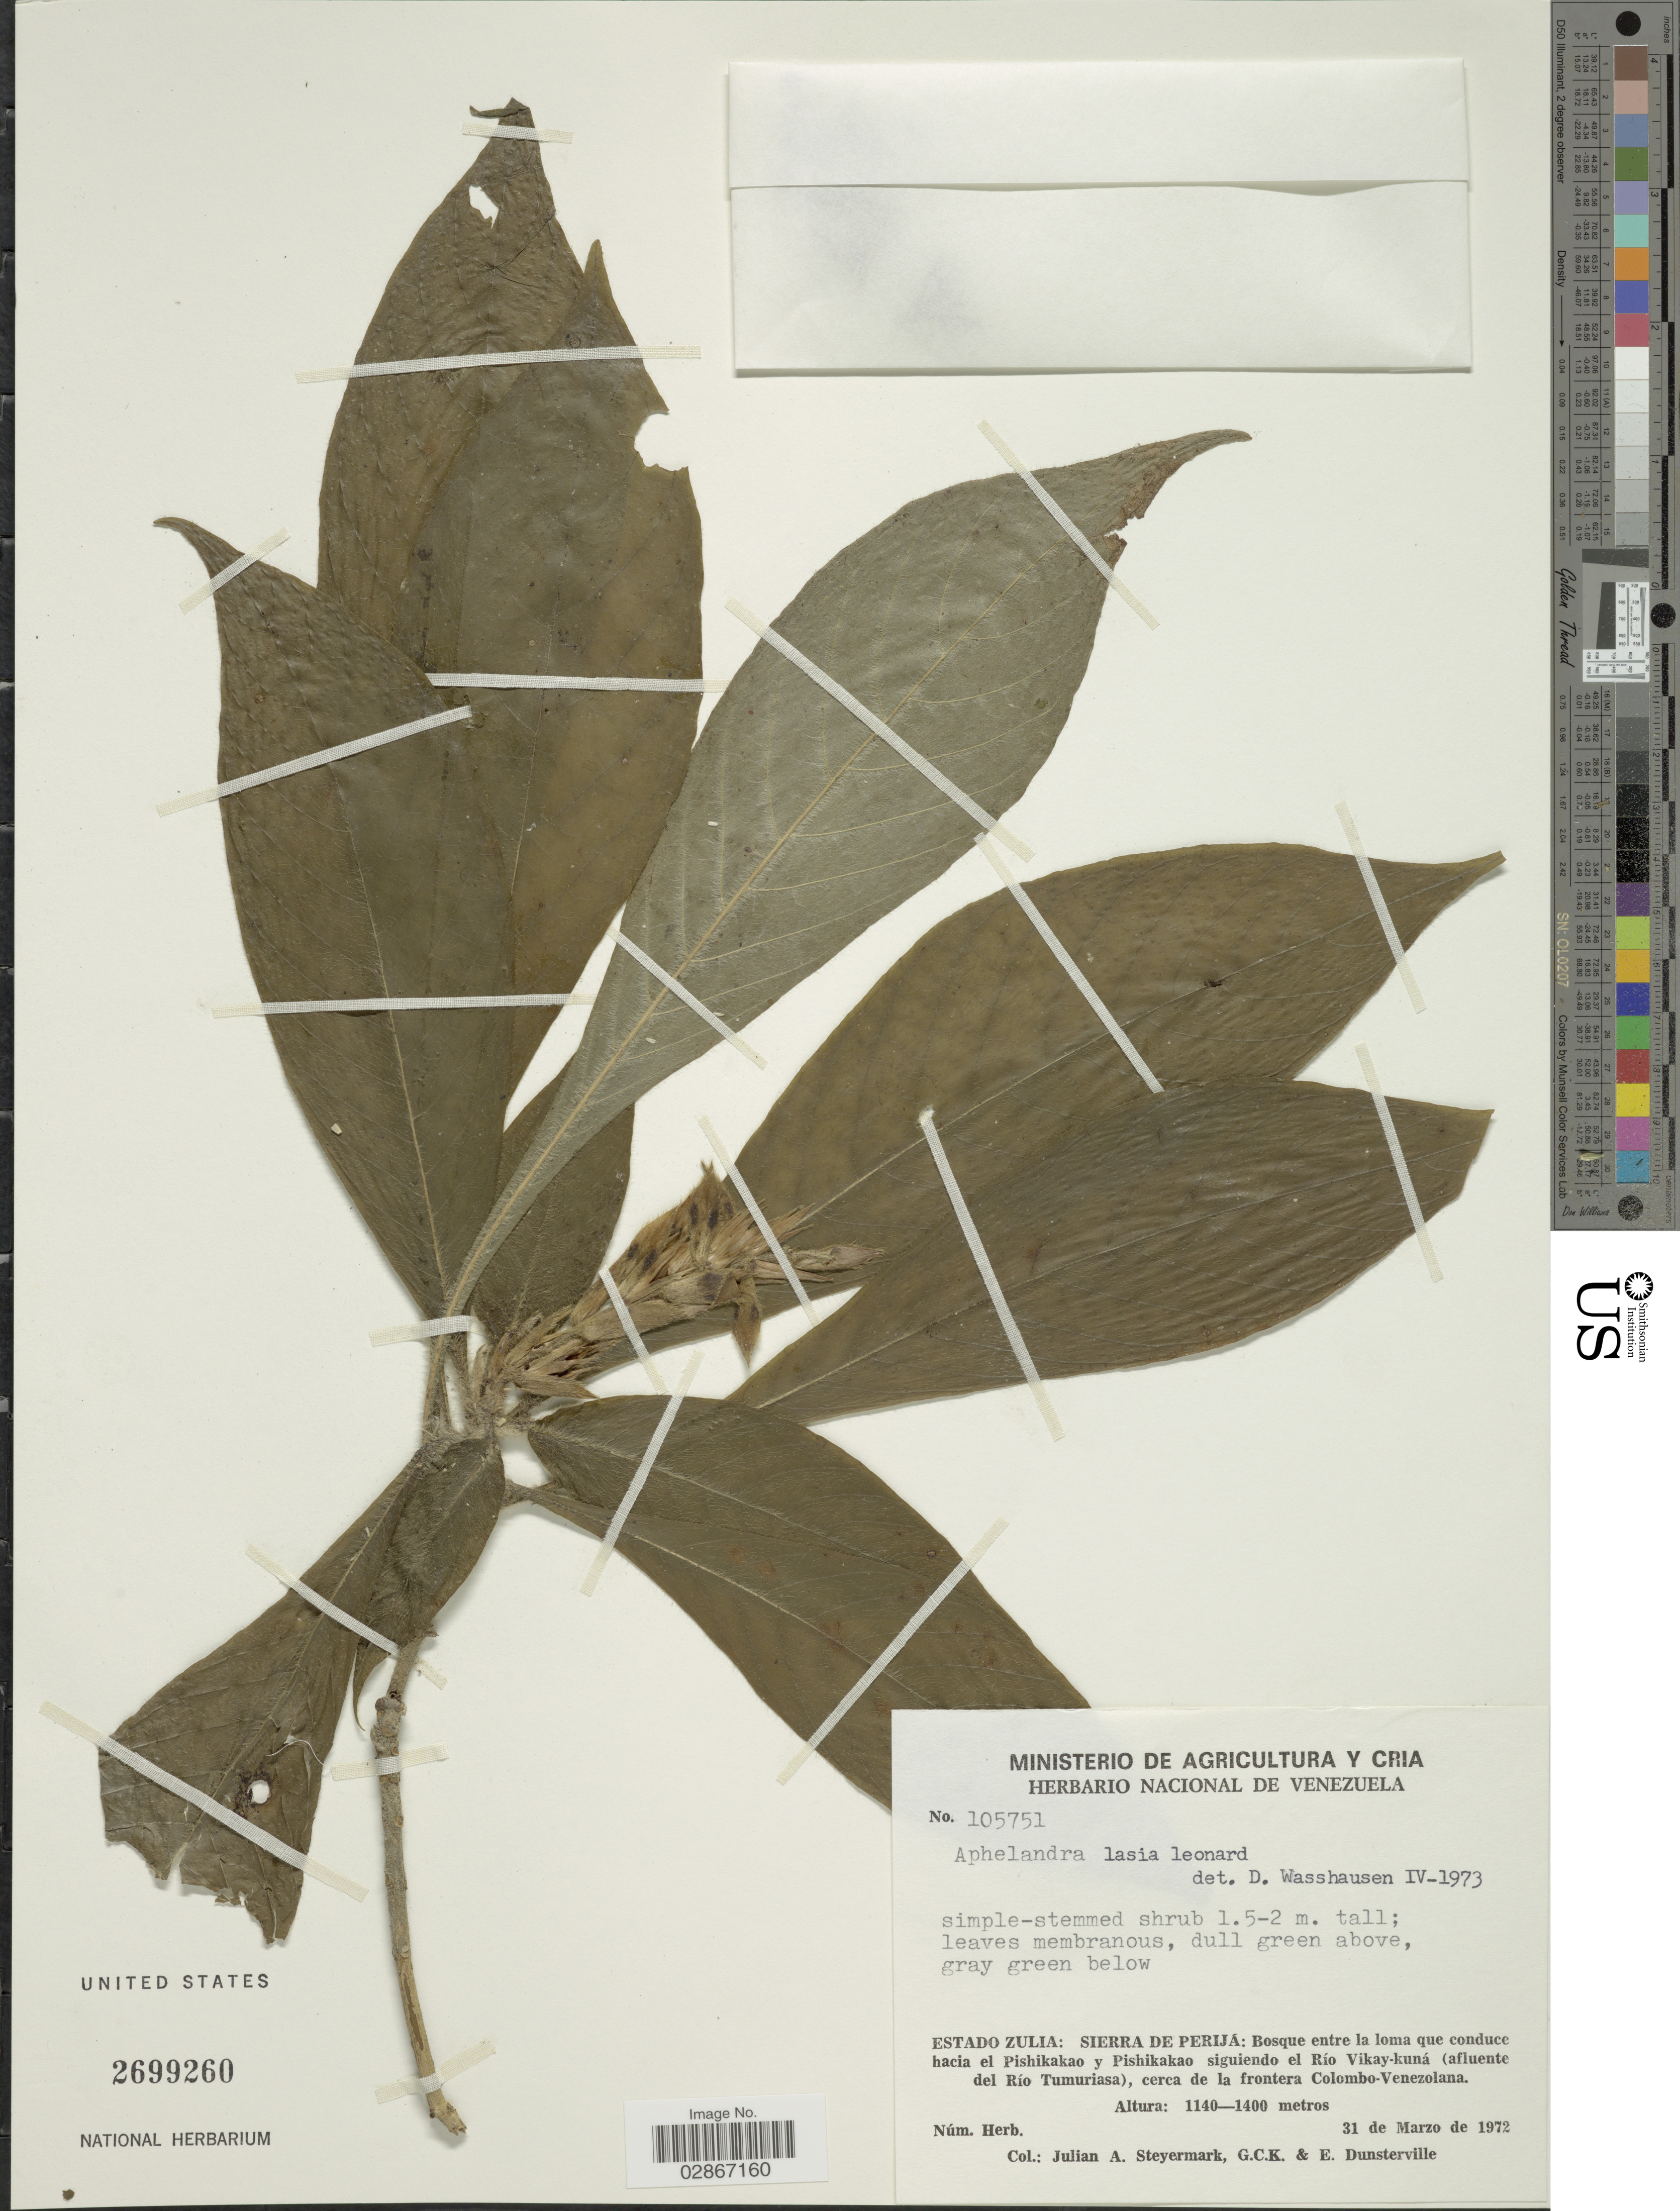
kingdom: Plantae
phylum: Tracheophyta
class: Magnoliopsida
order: Lamiales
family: Acanthaceae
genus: Aphelandra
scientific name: Aphelandra lasia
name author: Leonard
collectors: J. Steyermark, G. C. K. Dunsterville & E. Dunsterville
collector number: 105751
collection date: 1972-03-31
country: Venezuela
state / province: Zulia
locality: Sierra de Perijá: Bosque entre la loma que conduce hacia el Pishikakao y Pishikakao siguiendo el Río Vikay-kuná (afluente del Río Tumuriasa), cerca de la frontera Colombo-Venezolana.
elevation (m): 1140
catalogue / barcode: US 2699260